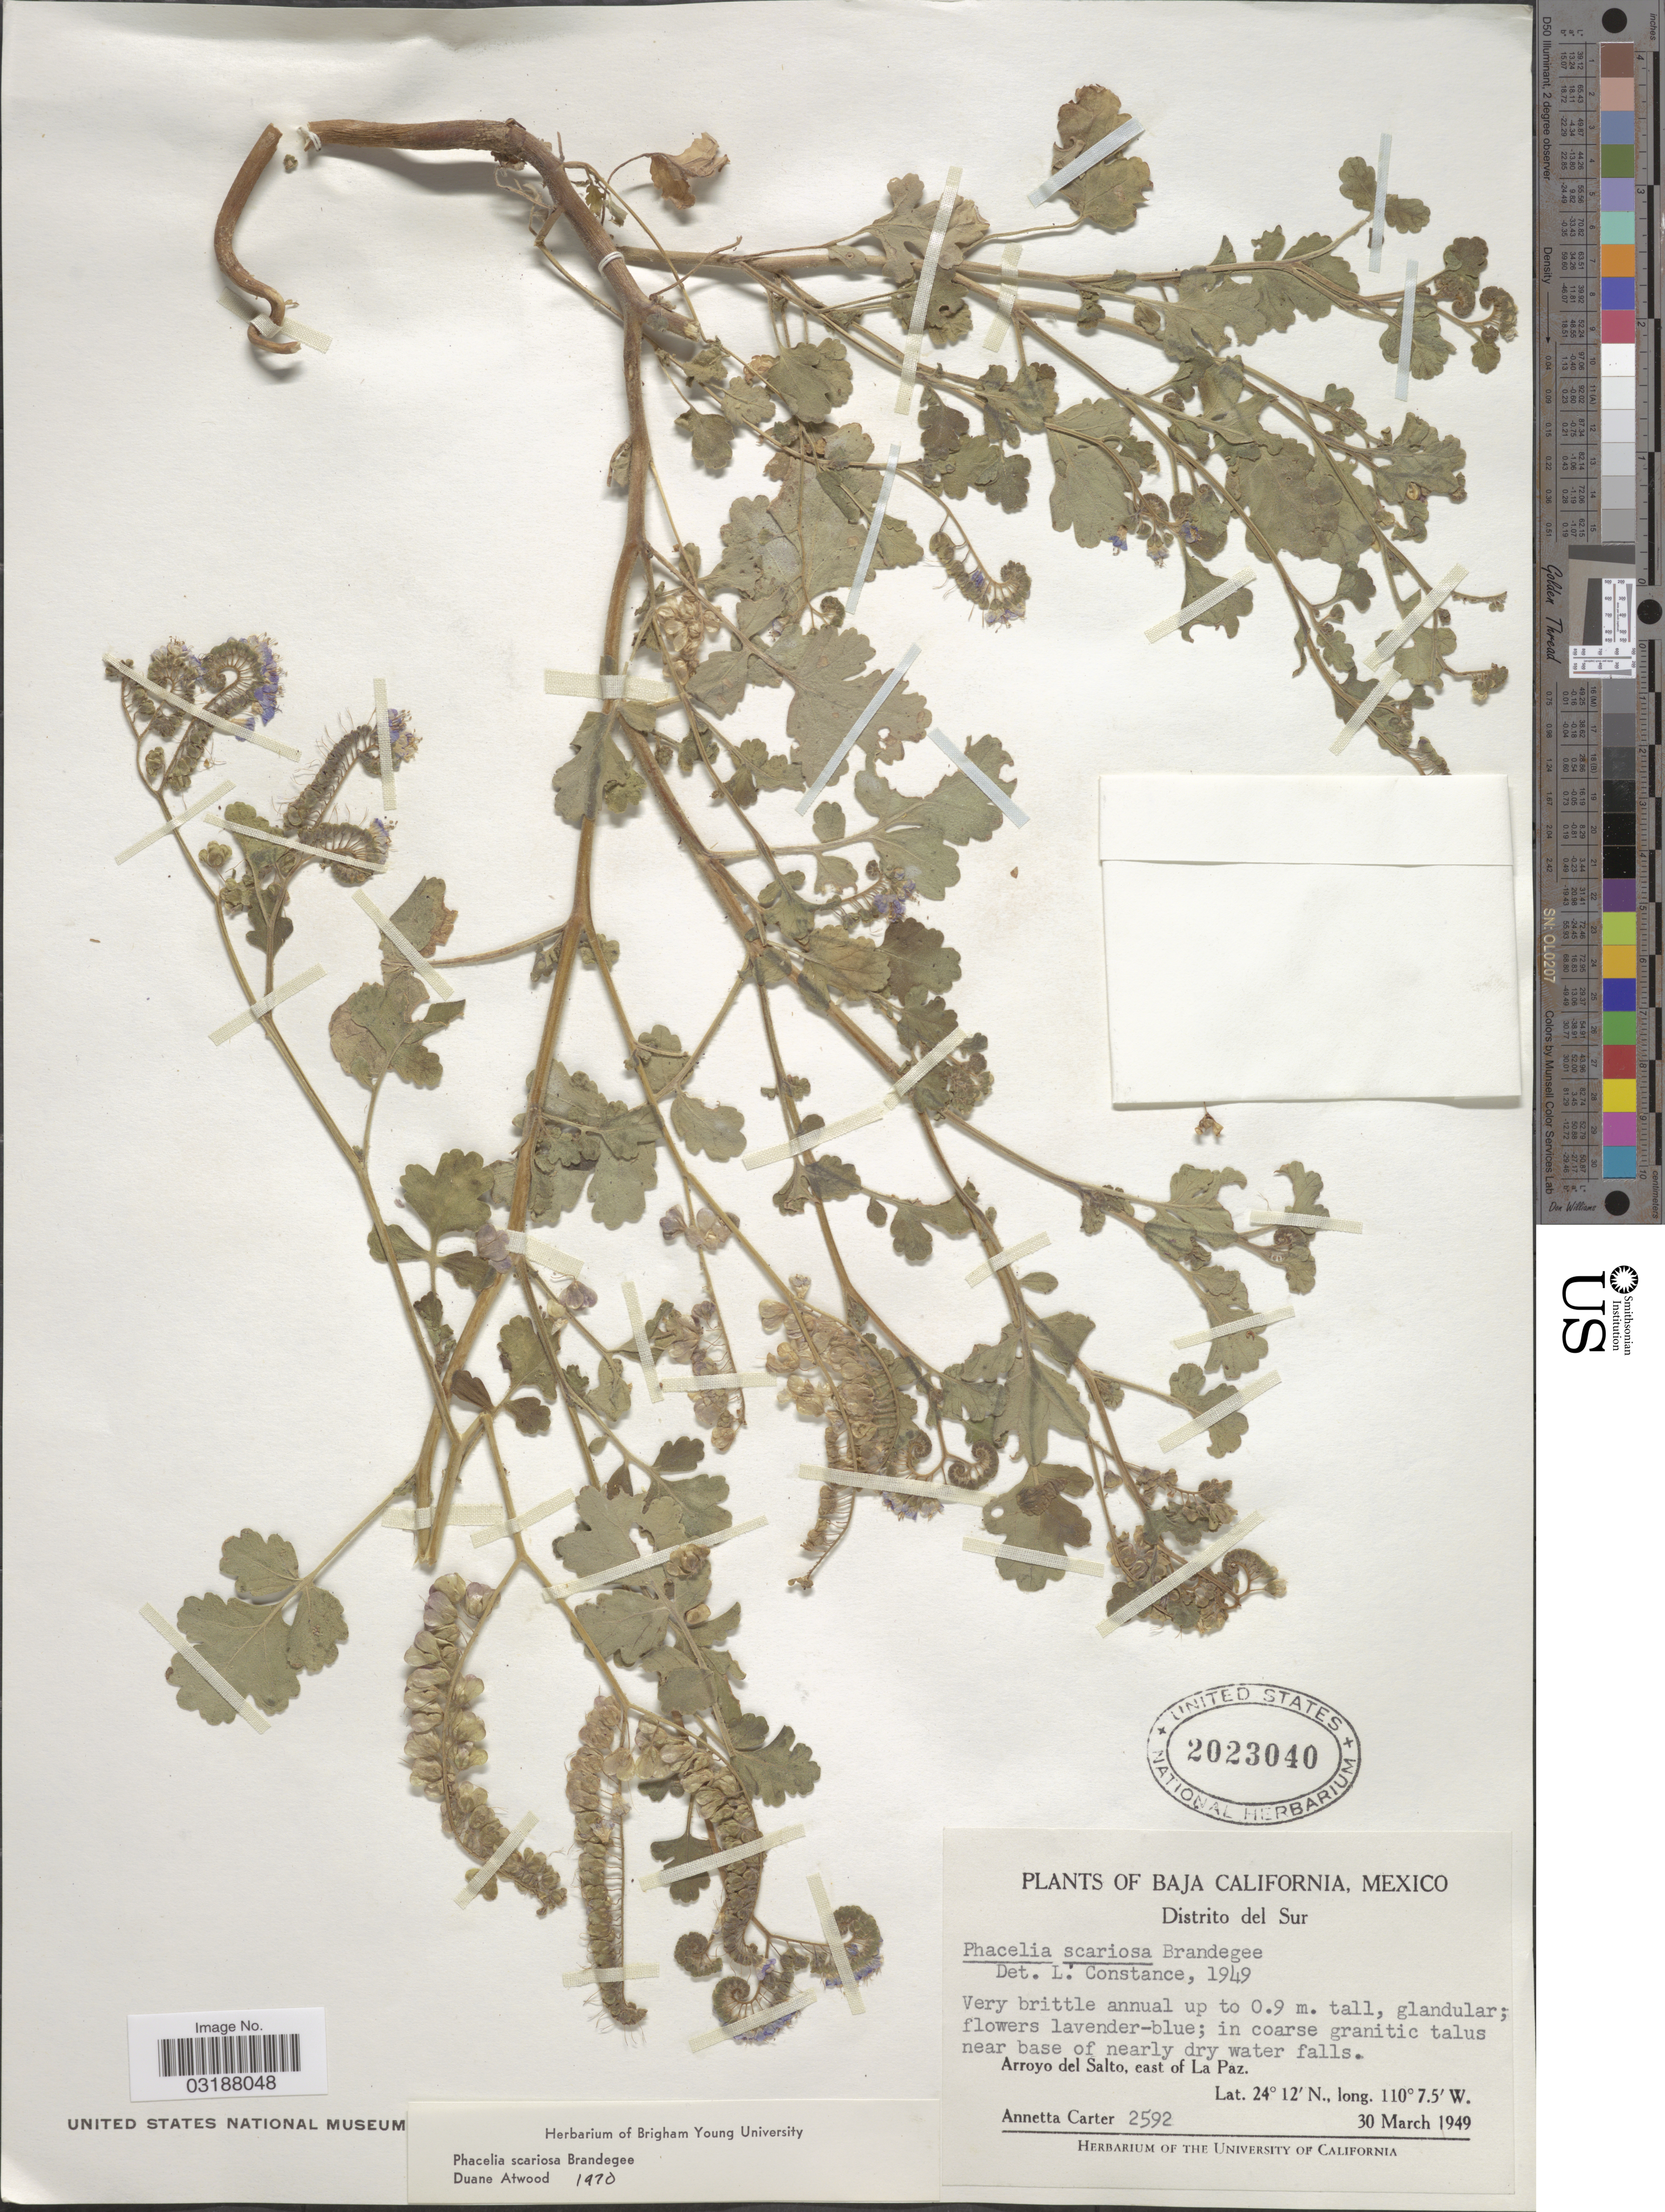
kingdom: Plantae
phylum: Tracheophyta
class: Magnoliopsida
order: Boraginales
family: Hydrophyllaceae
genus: Phacelia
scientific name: Phacelia scariosa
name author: Brandegee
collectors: A. Carter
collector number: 2592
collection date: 1949-03-30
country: Mexico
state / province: Baja California Sur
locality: Distrito del Sur, Arroyo del Salto, east of La Paz.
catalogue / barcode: US 2023040